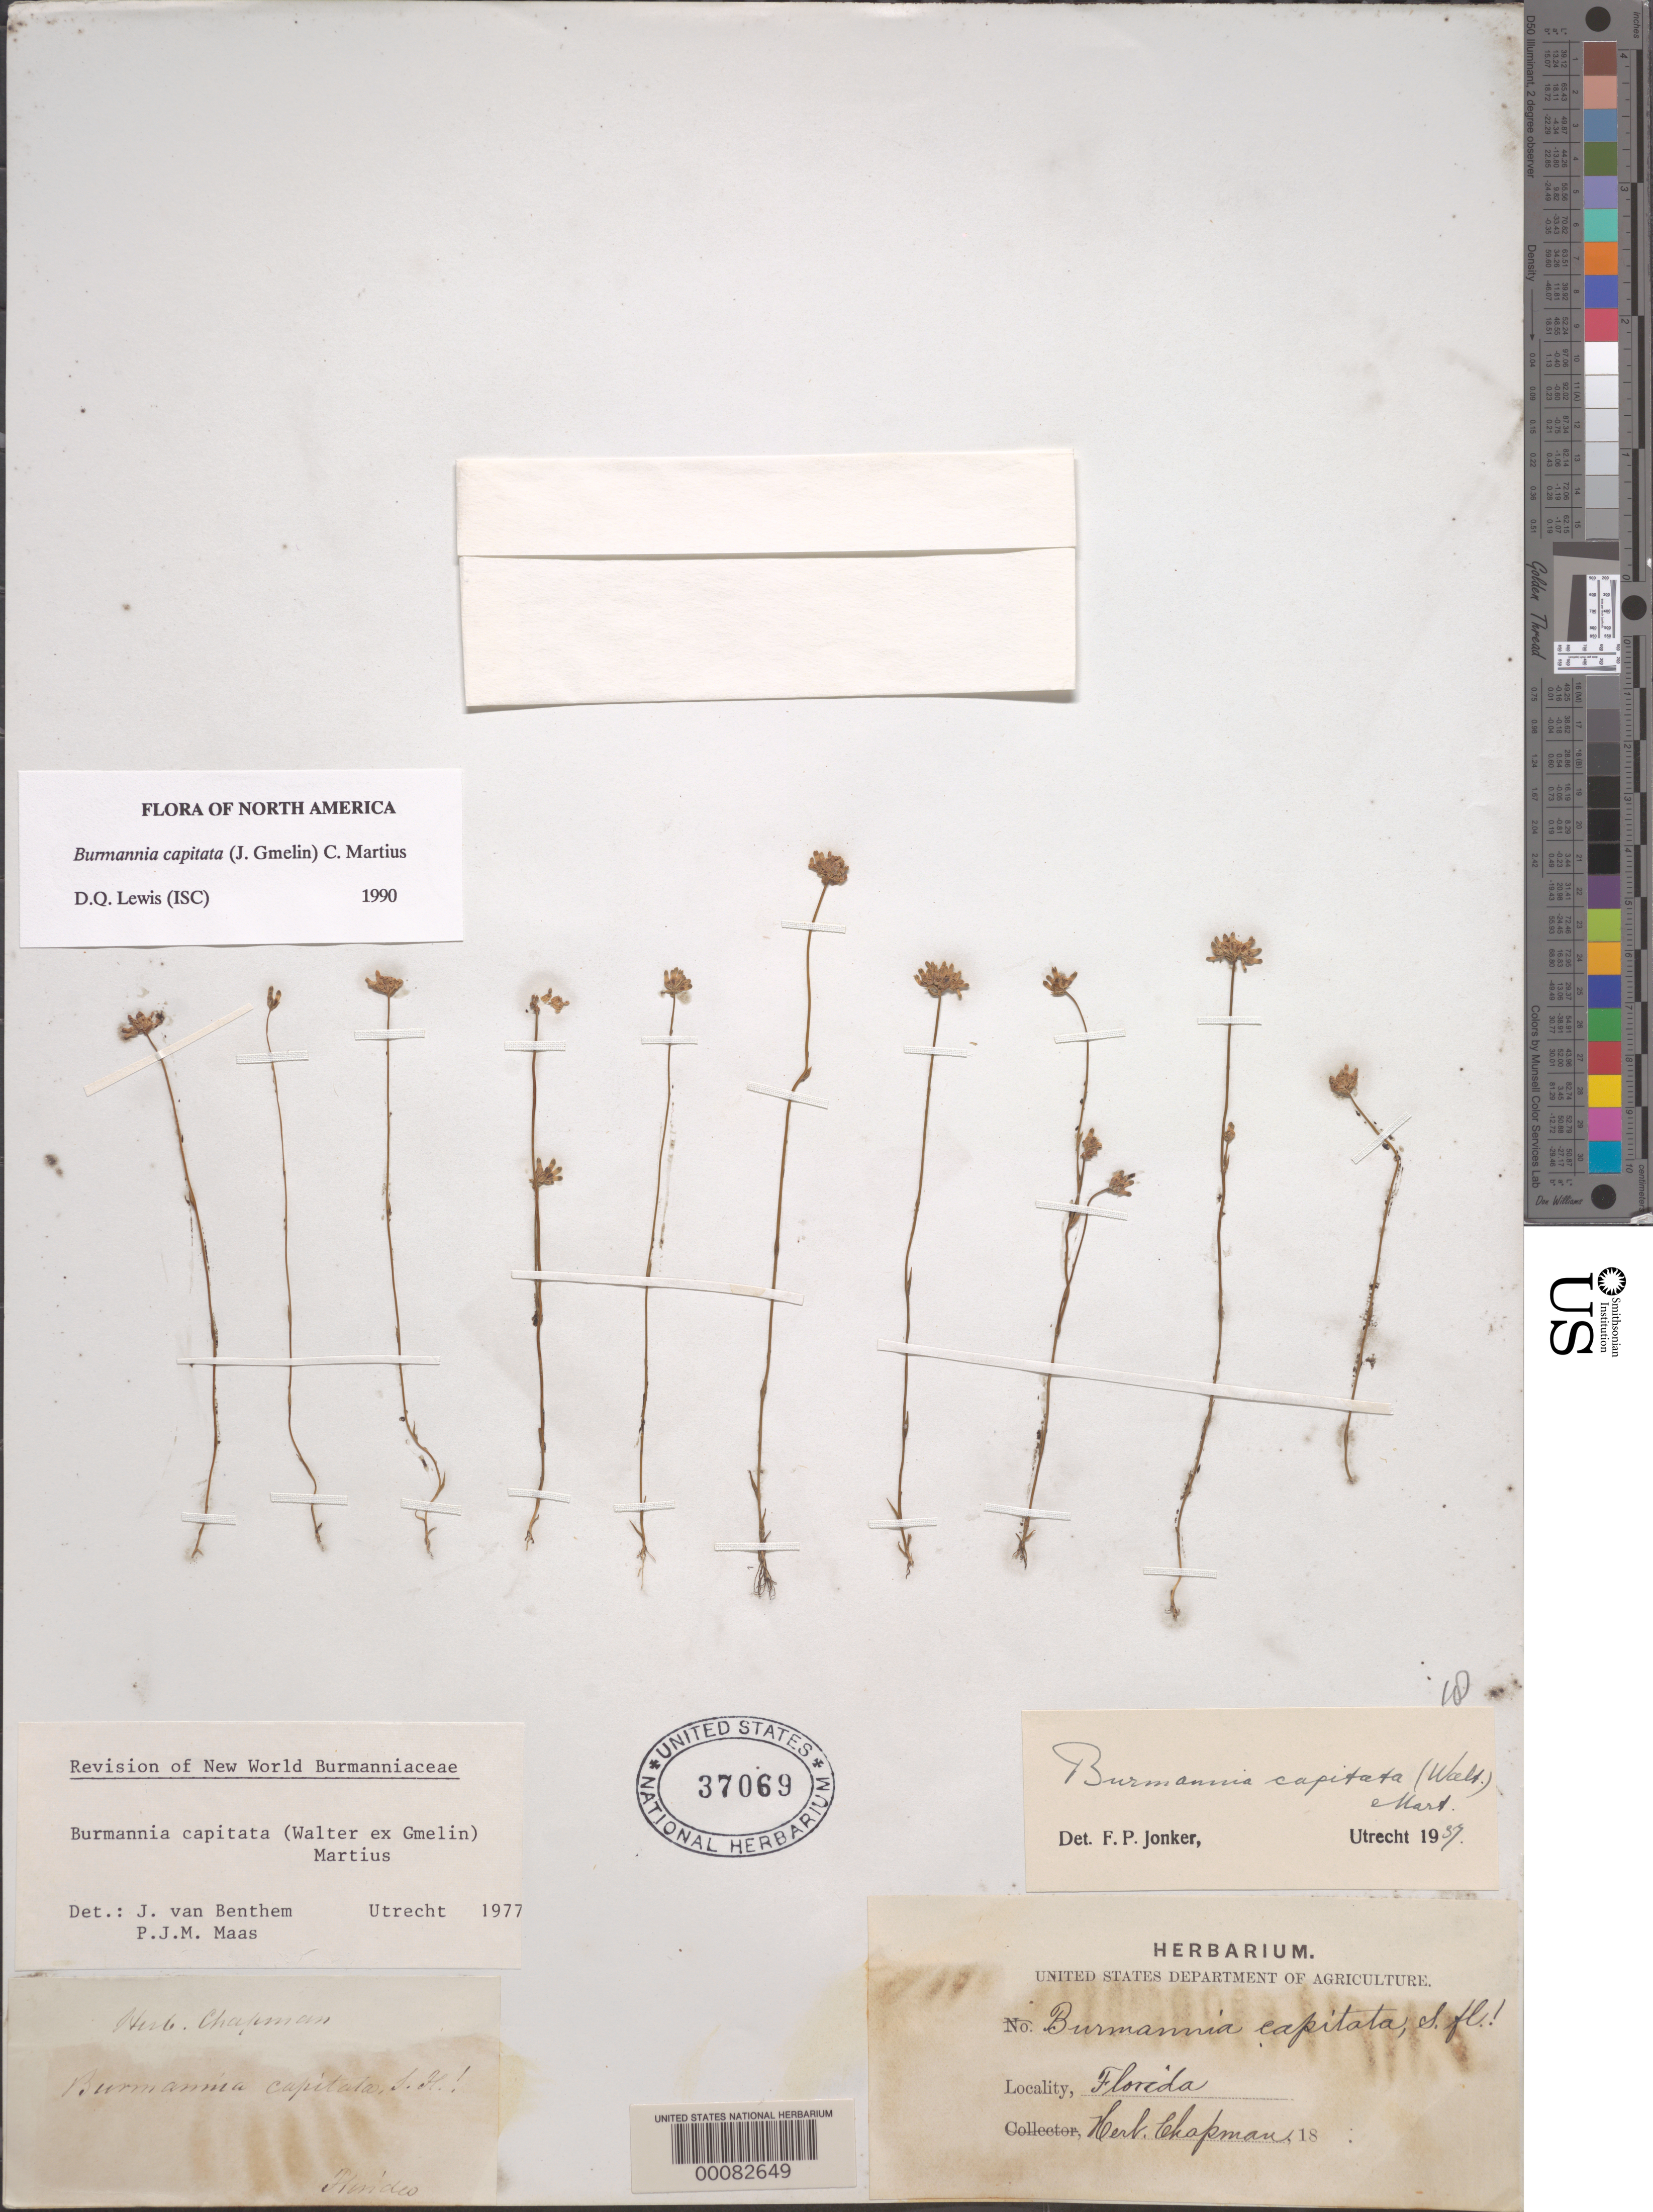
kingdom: Plantae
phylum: Tracheophyta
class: Liliopsida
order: Dioscoreales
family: Burmanniaceae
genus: Burmannia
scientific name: Burmannia capitata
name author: (Walter ex J.F. Gmel.) Mart.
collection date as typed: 18--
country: United States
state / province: Florida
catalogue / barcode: US 37069